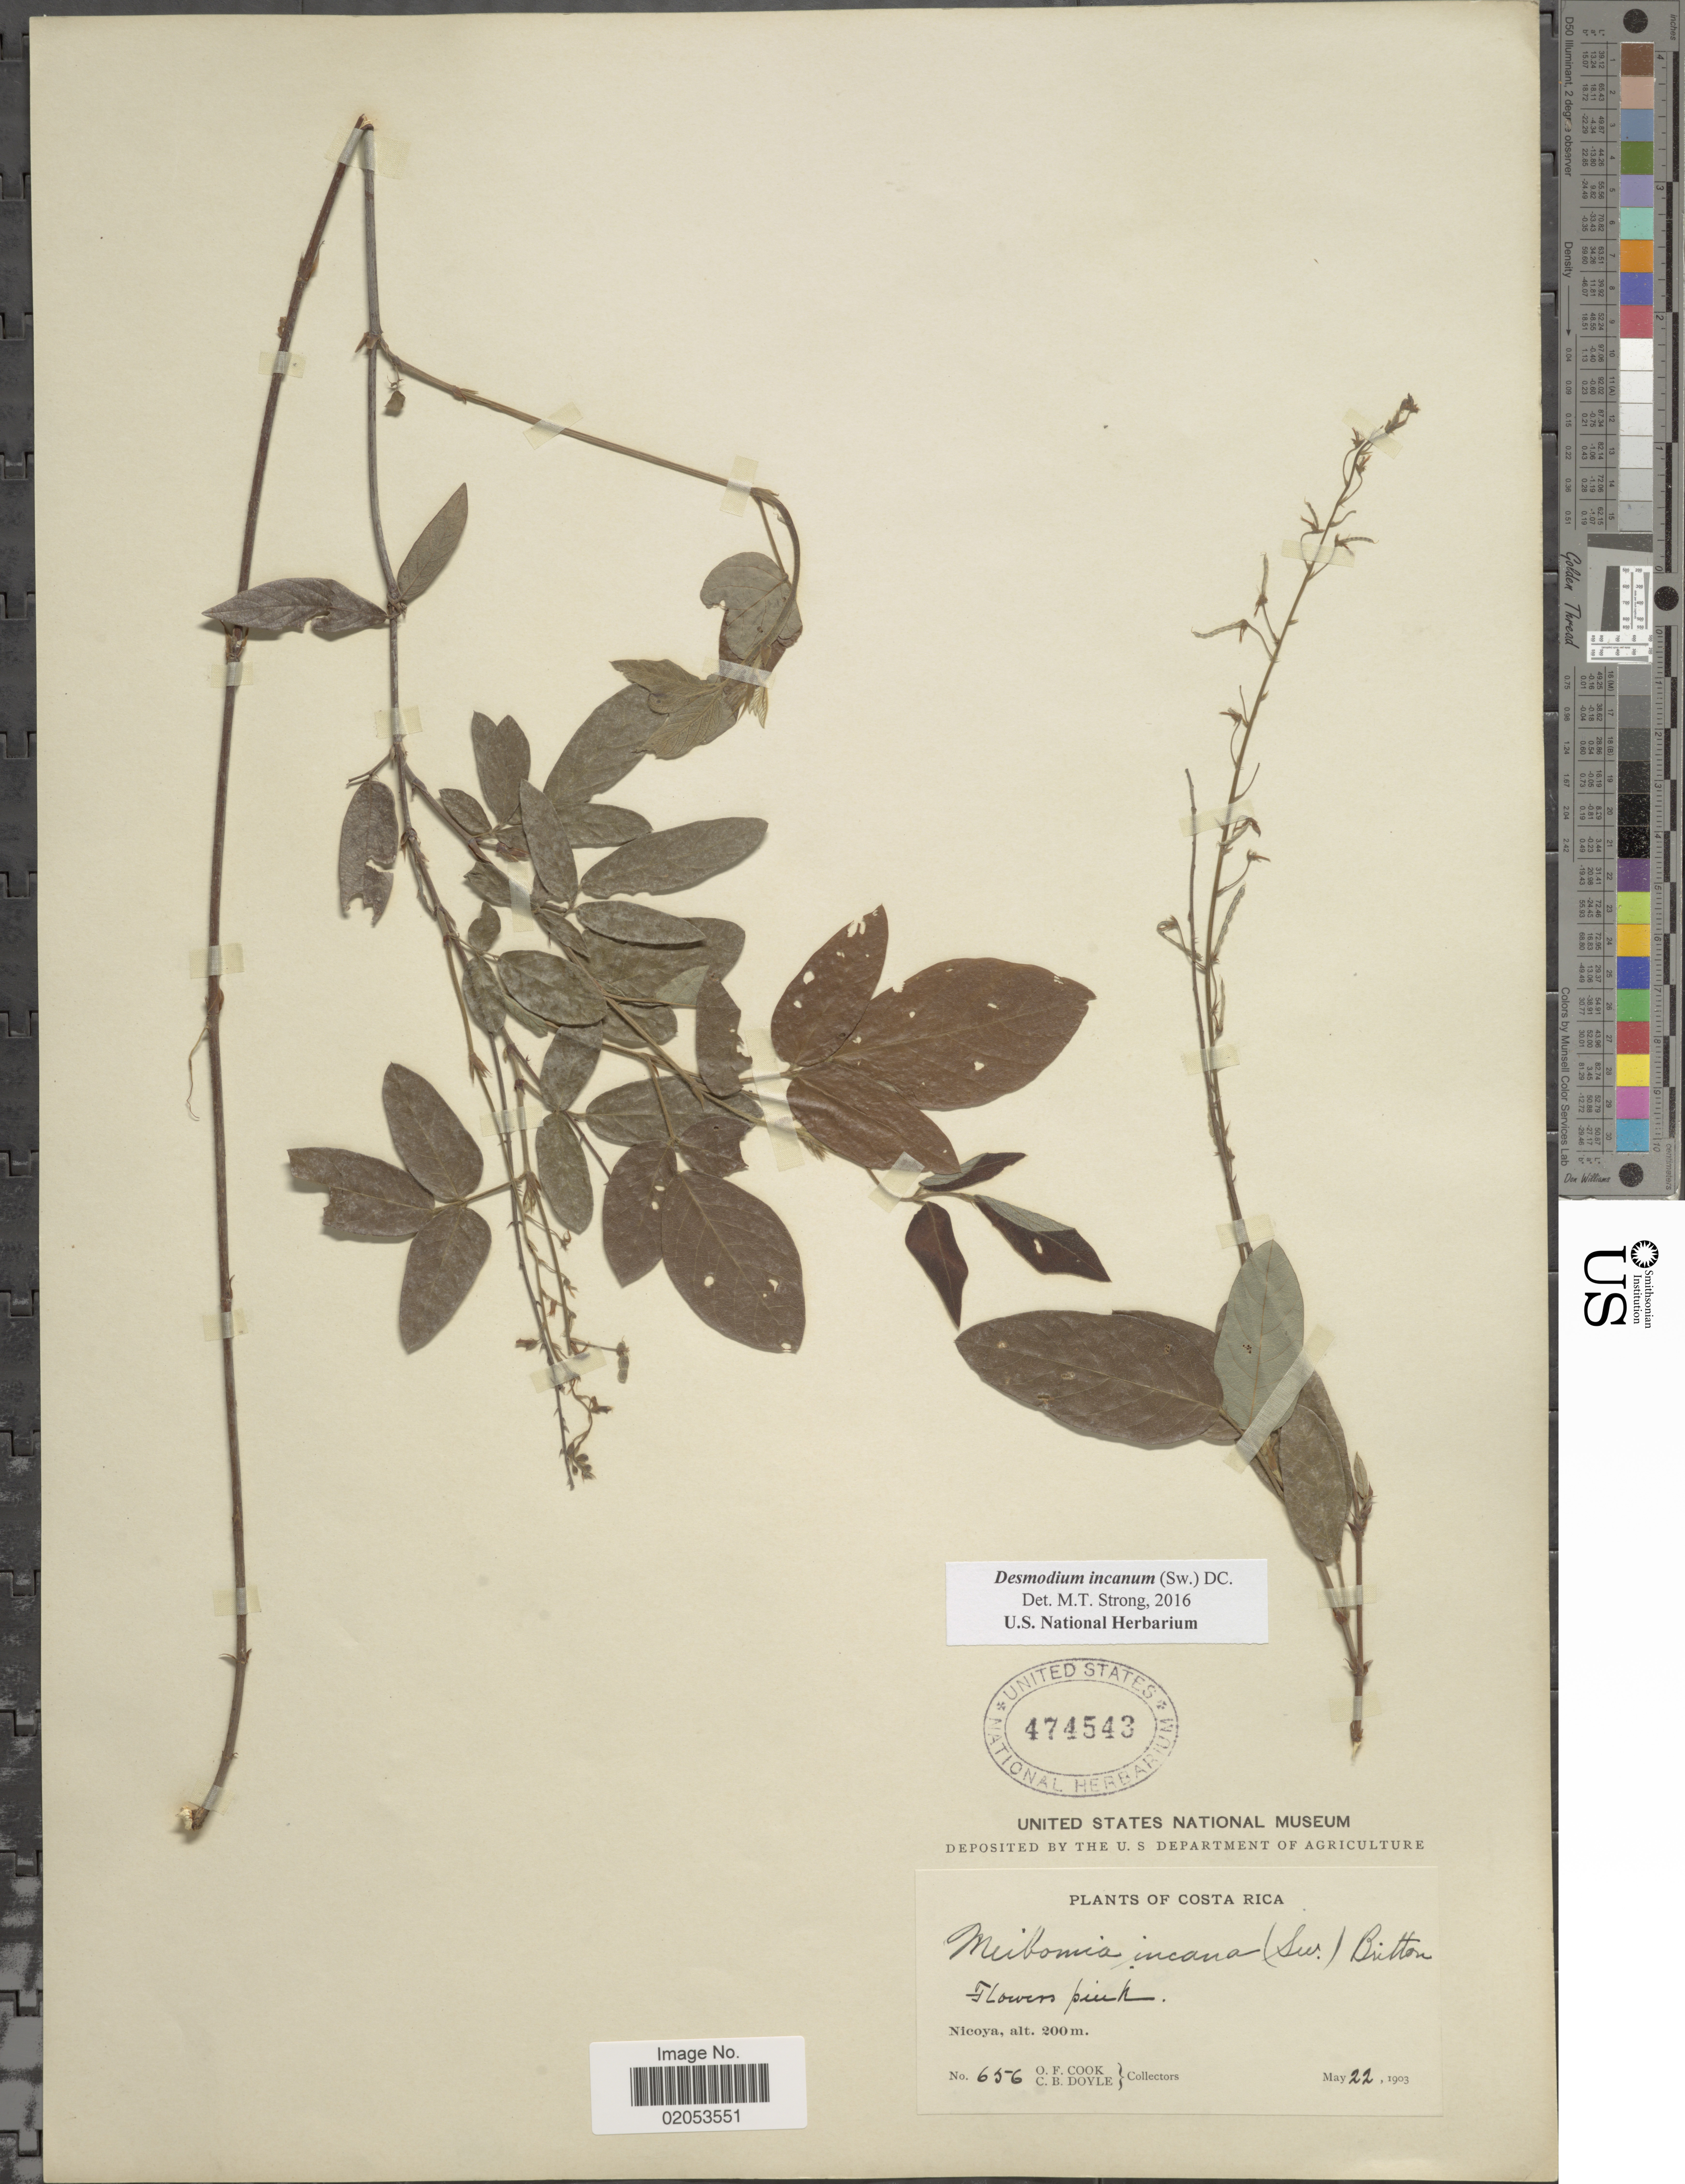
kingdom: Plantae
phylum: Tracheophyta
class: Magnoliopsida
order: Fabales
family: Fabaceae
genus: Desmodium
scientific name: Desmodium incanum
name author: (Sw.) DC.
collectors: O. F. Cook & C. Doyle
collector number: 656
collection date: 1903-05-22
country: Costa Rica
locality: Nicoya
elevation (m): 200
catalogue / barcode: US 474543